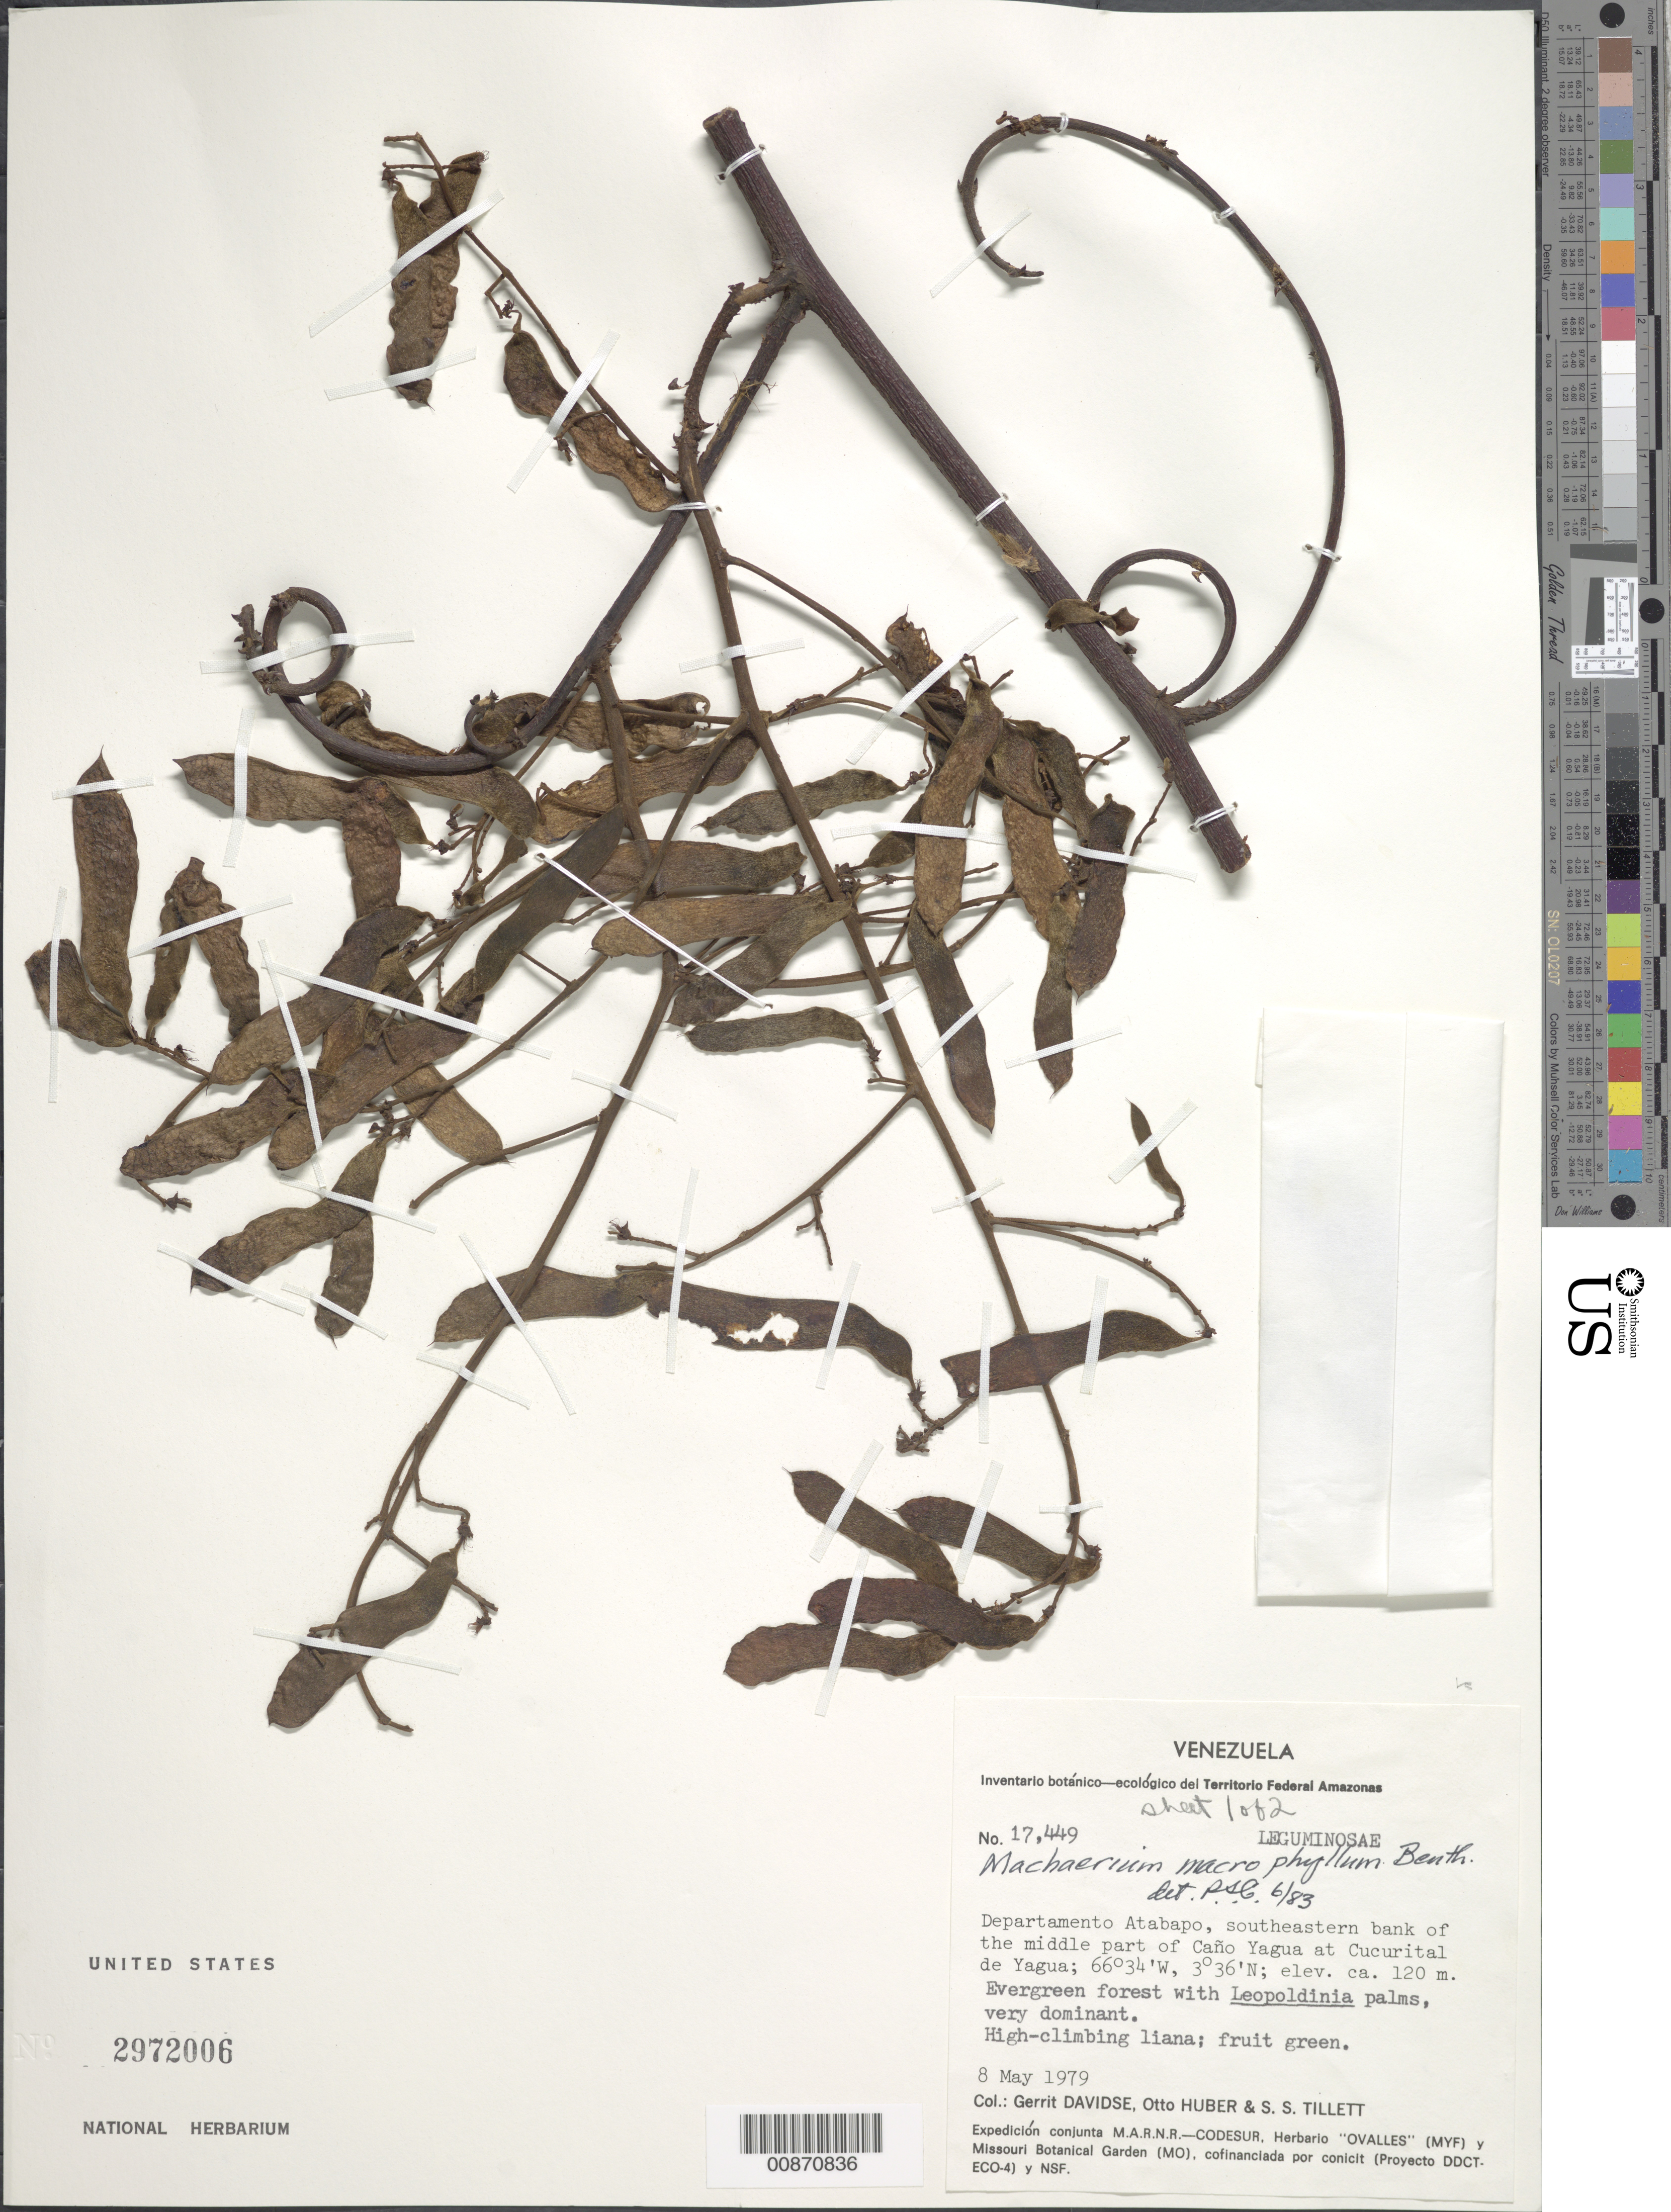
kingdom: Plantae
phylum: Tracheophyta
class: Magnoliopsida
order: Fabales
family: Fabaceae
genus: Machaerium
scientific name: Machaerium macrophyllum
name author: Benth.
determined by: Cowan, R. S.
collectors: G. Davidse, O. Huber & S. S. Tillett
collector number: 17449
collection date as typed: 8-May-79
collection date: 1979-05-08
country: Venezuela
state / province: Amazonas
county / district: Atabapo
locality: Cucurital de Yagua, SE bank of the middle part of Caño Yagua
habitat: Evergreen forest with Leopoldinia palms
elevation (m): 120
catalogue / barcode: US 2972006